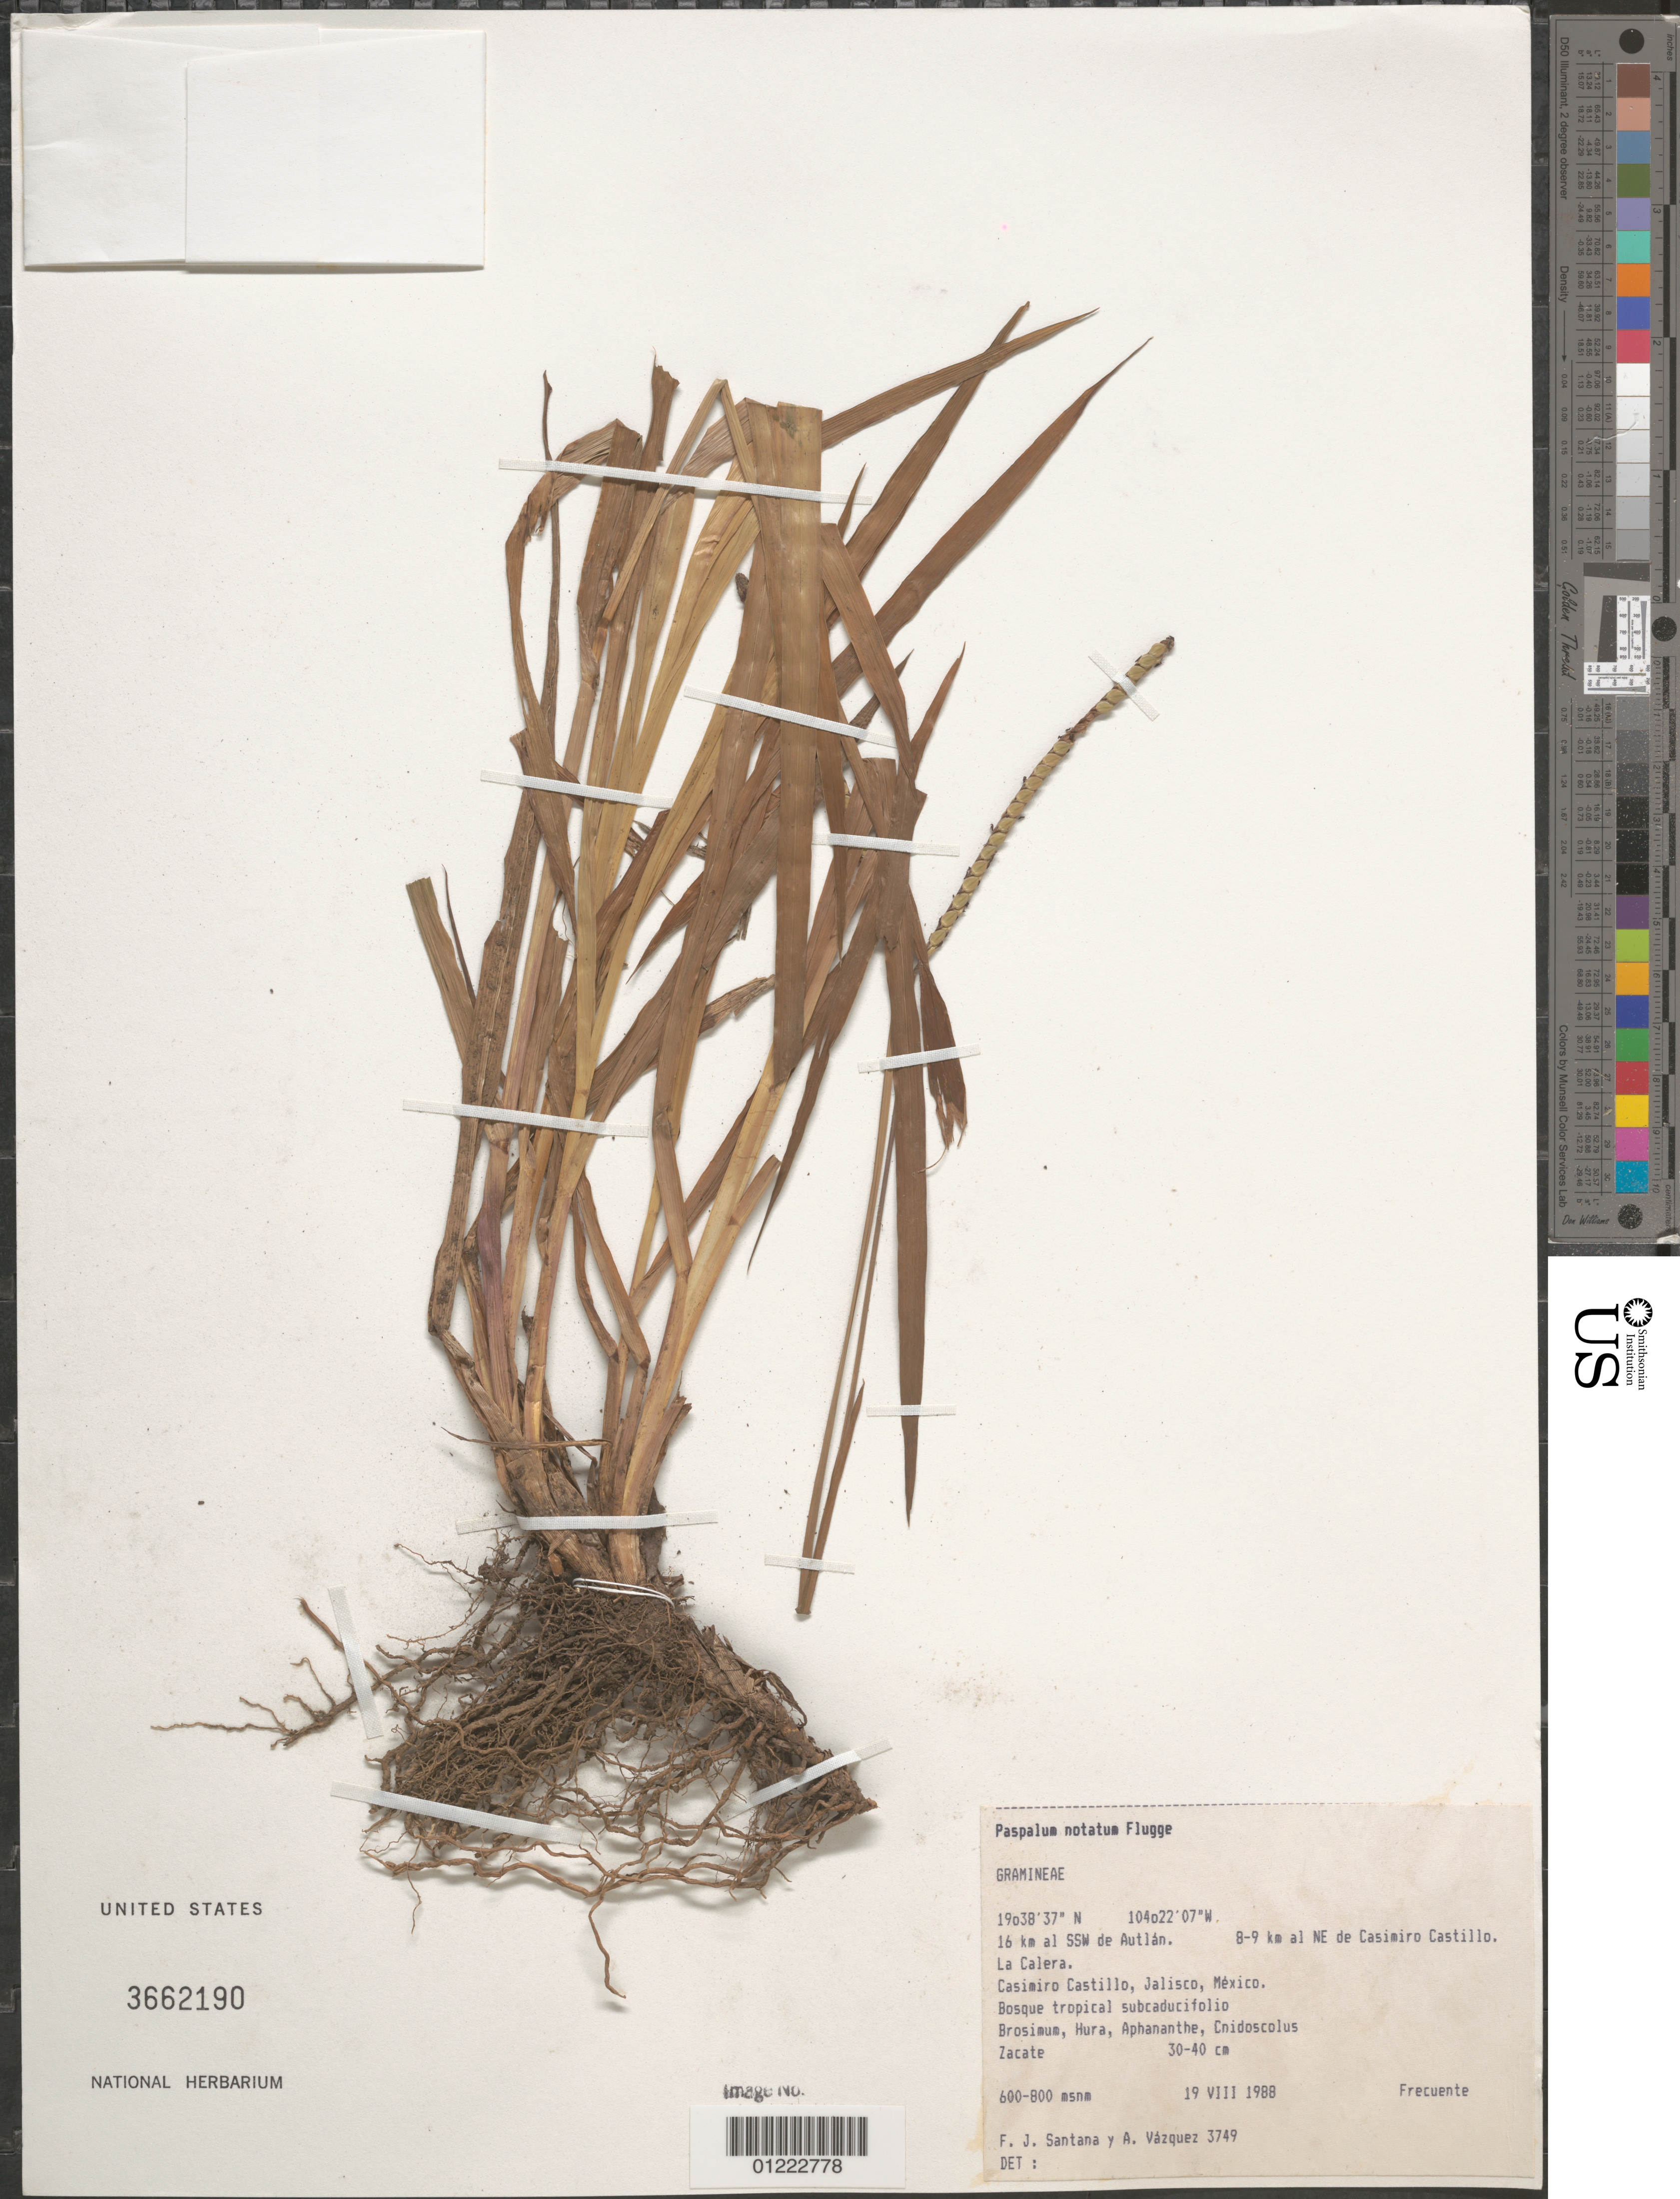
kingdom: Plantae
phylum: Tracheophyta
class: Liliopsida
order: Poales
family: Poaceae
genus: Paspalum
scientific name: Paspalum notatum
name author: Flüggé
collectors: F. J. Santana M. & A. Vazquez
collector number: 3749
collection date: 1988-08-19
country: Mexico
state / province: Jalisco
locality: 16 km al SSW de Autlan. 8-9 km al NE de Casimiro Castillo. La Calera. Casimiro Castillo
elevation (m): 600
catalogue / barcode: US 3662190